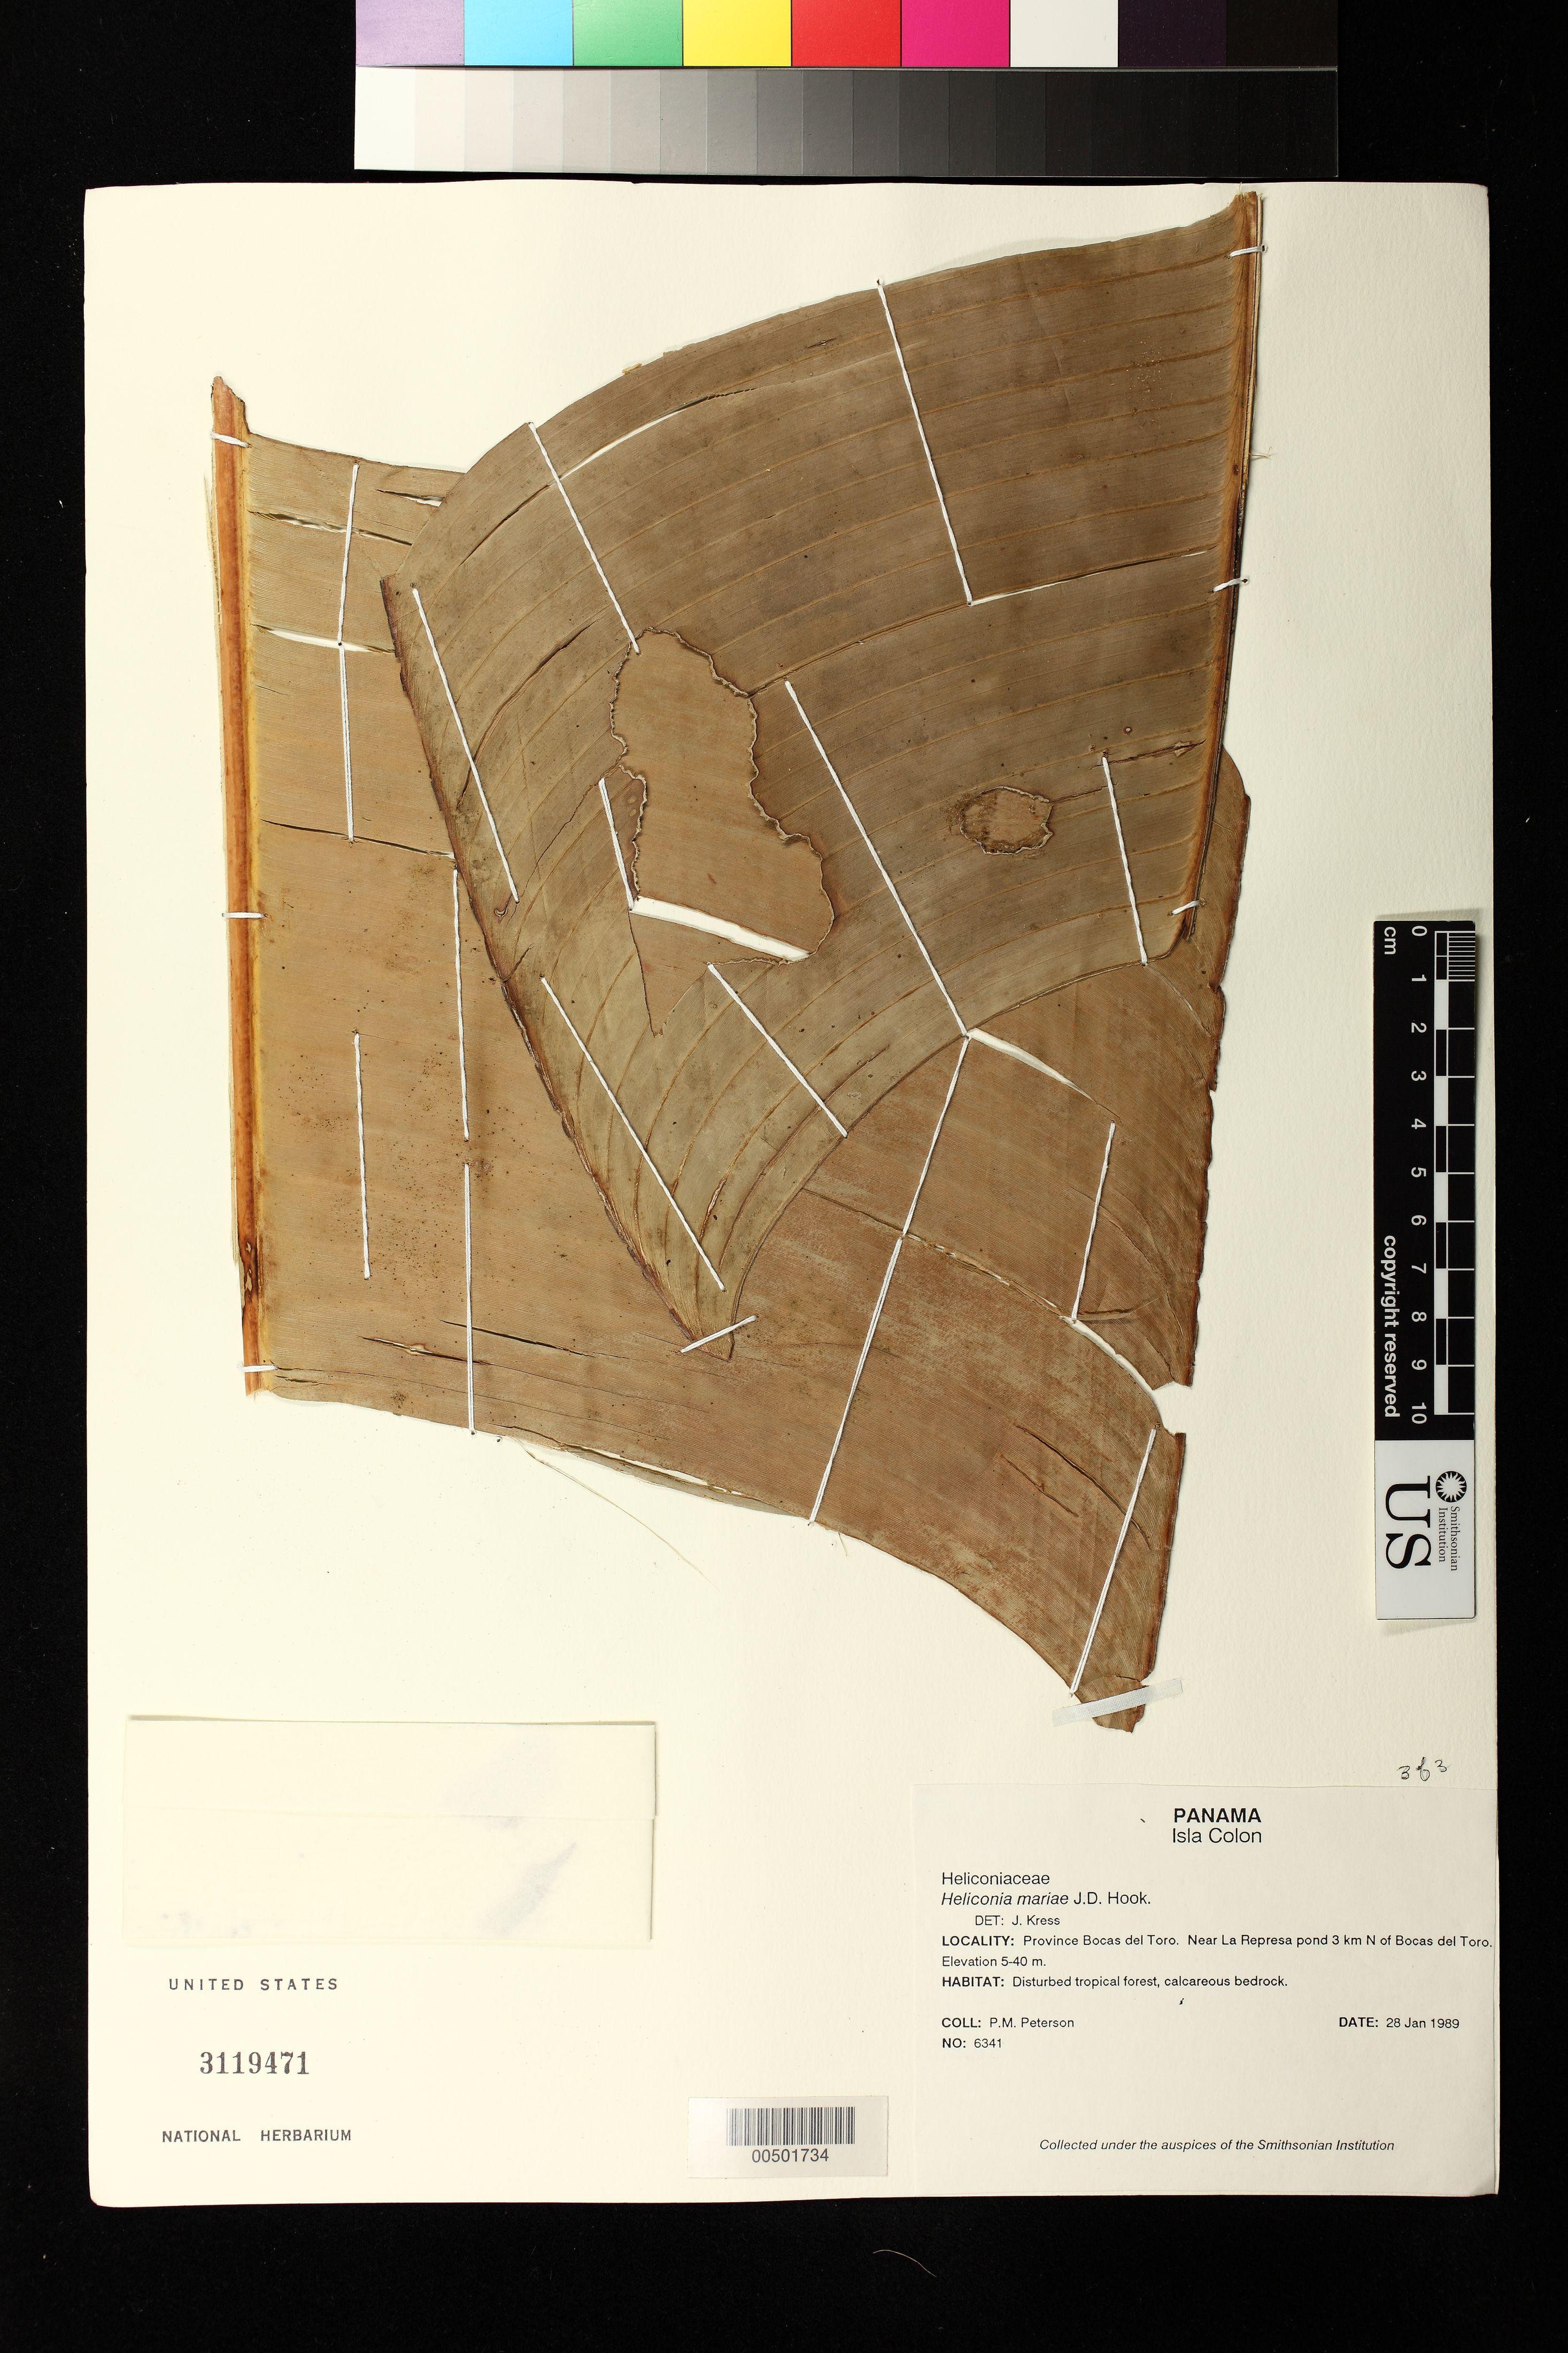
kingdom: Plantae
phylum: Tracheophyta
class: Liliopsida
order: Zingiberales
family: Heliconiaceae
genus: Heliconia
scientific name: Heliconia mariae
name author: Hook. f.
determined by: Kress, W. J., (US), Smithsonian Institution - National Museum of Natural History (UNITED STATES)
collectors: P. M. Peterson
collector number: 06341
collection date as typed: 28 Jan 1989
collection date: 1989-01-28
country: Panama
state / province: Bocas del Toro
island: Colón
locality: Isla Colon, near La Represa pond 3 km N of Bocas del Toro.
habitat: Disturbed tropical forest, calcareous bedrock.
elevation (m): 5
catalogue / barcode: US 3119471